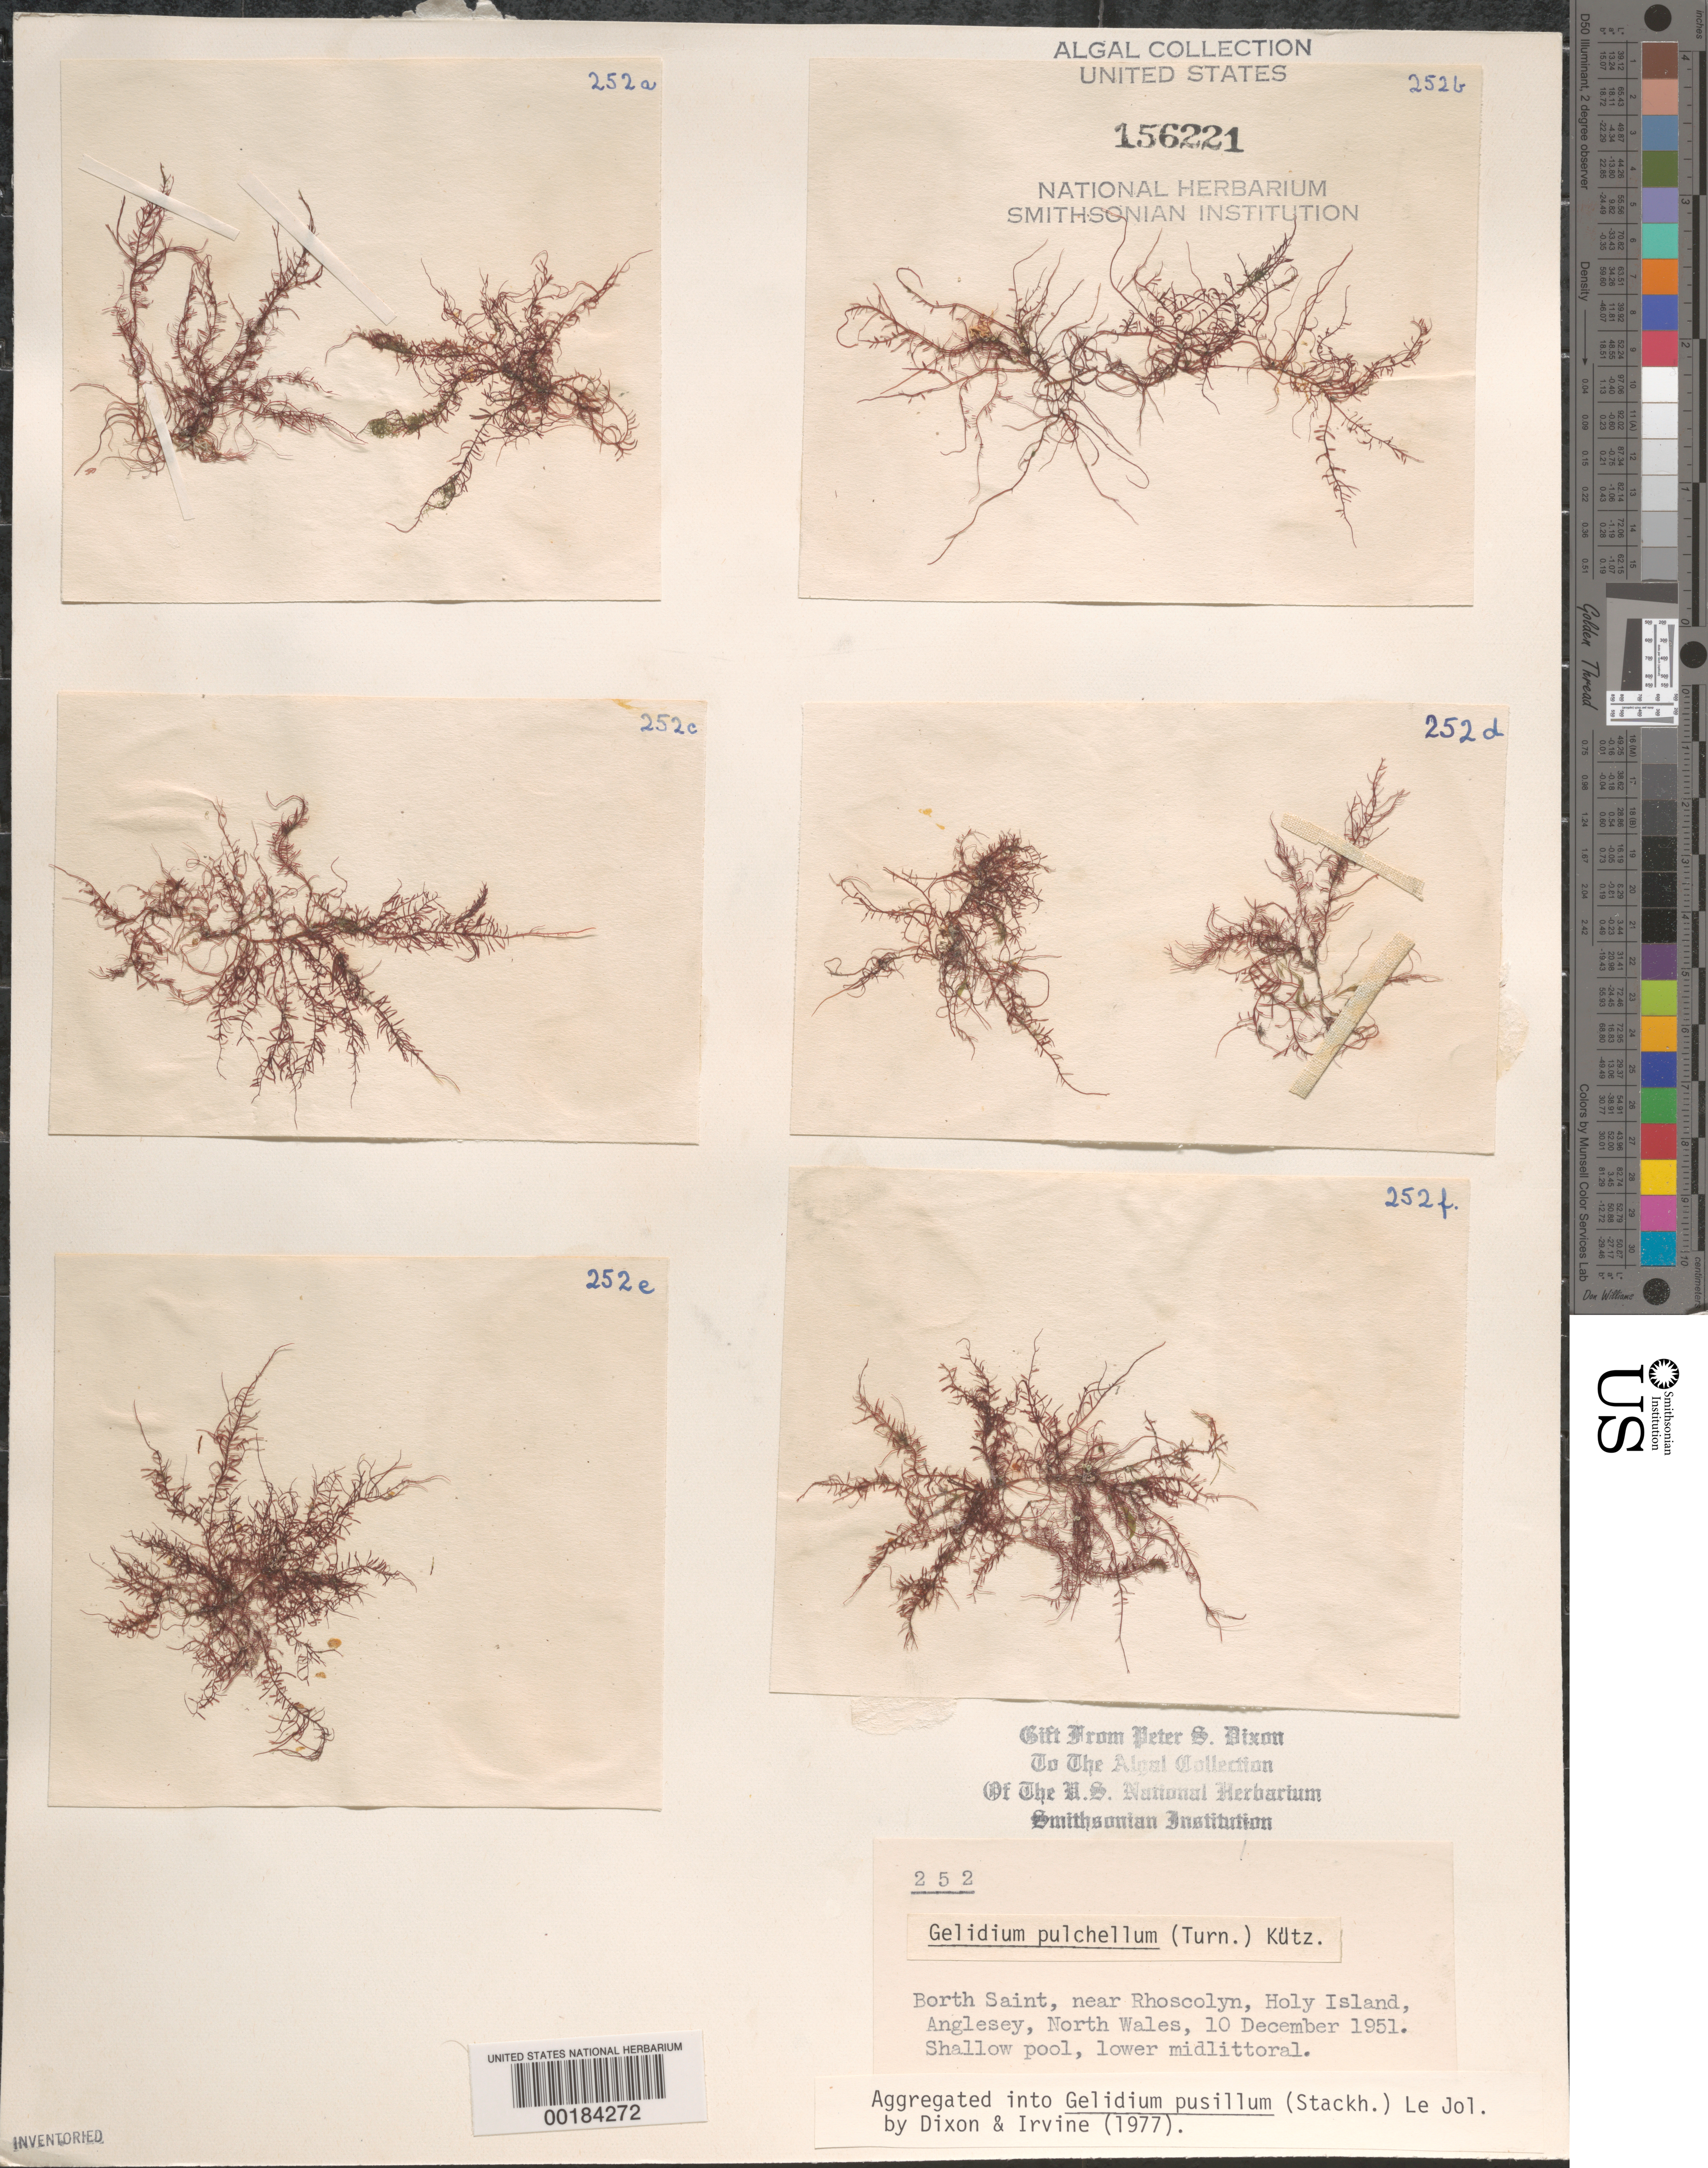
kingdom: Plantae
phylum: Rhodophyta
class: Florideophyceae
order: Gelidiales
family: Gelidiaceae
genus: Gelidium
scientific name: Gelidium pusillum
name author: (Stackh.) Le Jol.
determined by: Dixon, P. S.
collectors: P. S. Dixon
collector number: PSD 252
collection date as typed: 10 Dec 1951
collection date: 1951-12-10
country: United Kingdom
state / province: Wales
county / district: Gwynedd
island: Anglesey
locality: Borth Saint, Holy Island, near Rhoscolyn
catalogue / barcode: US 156221